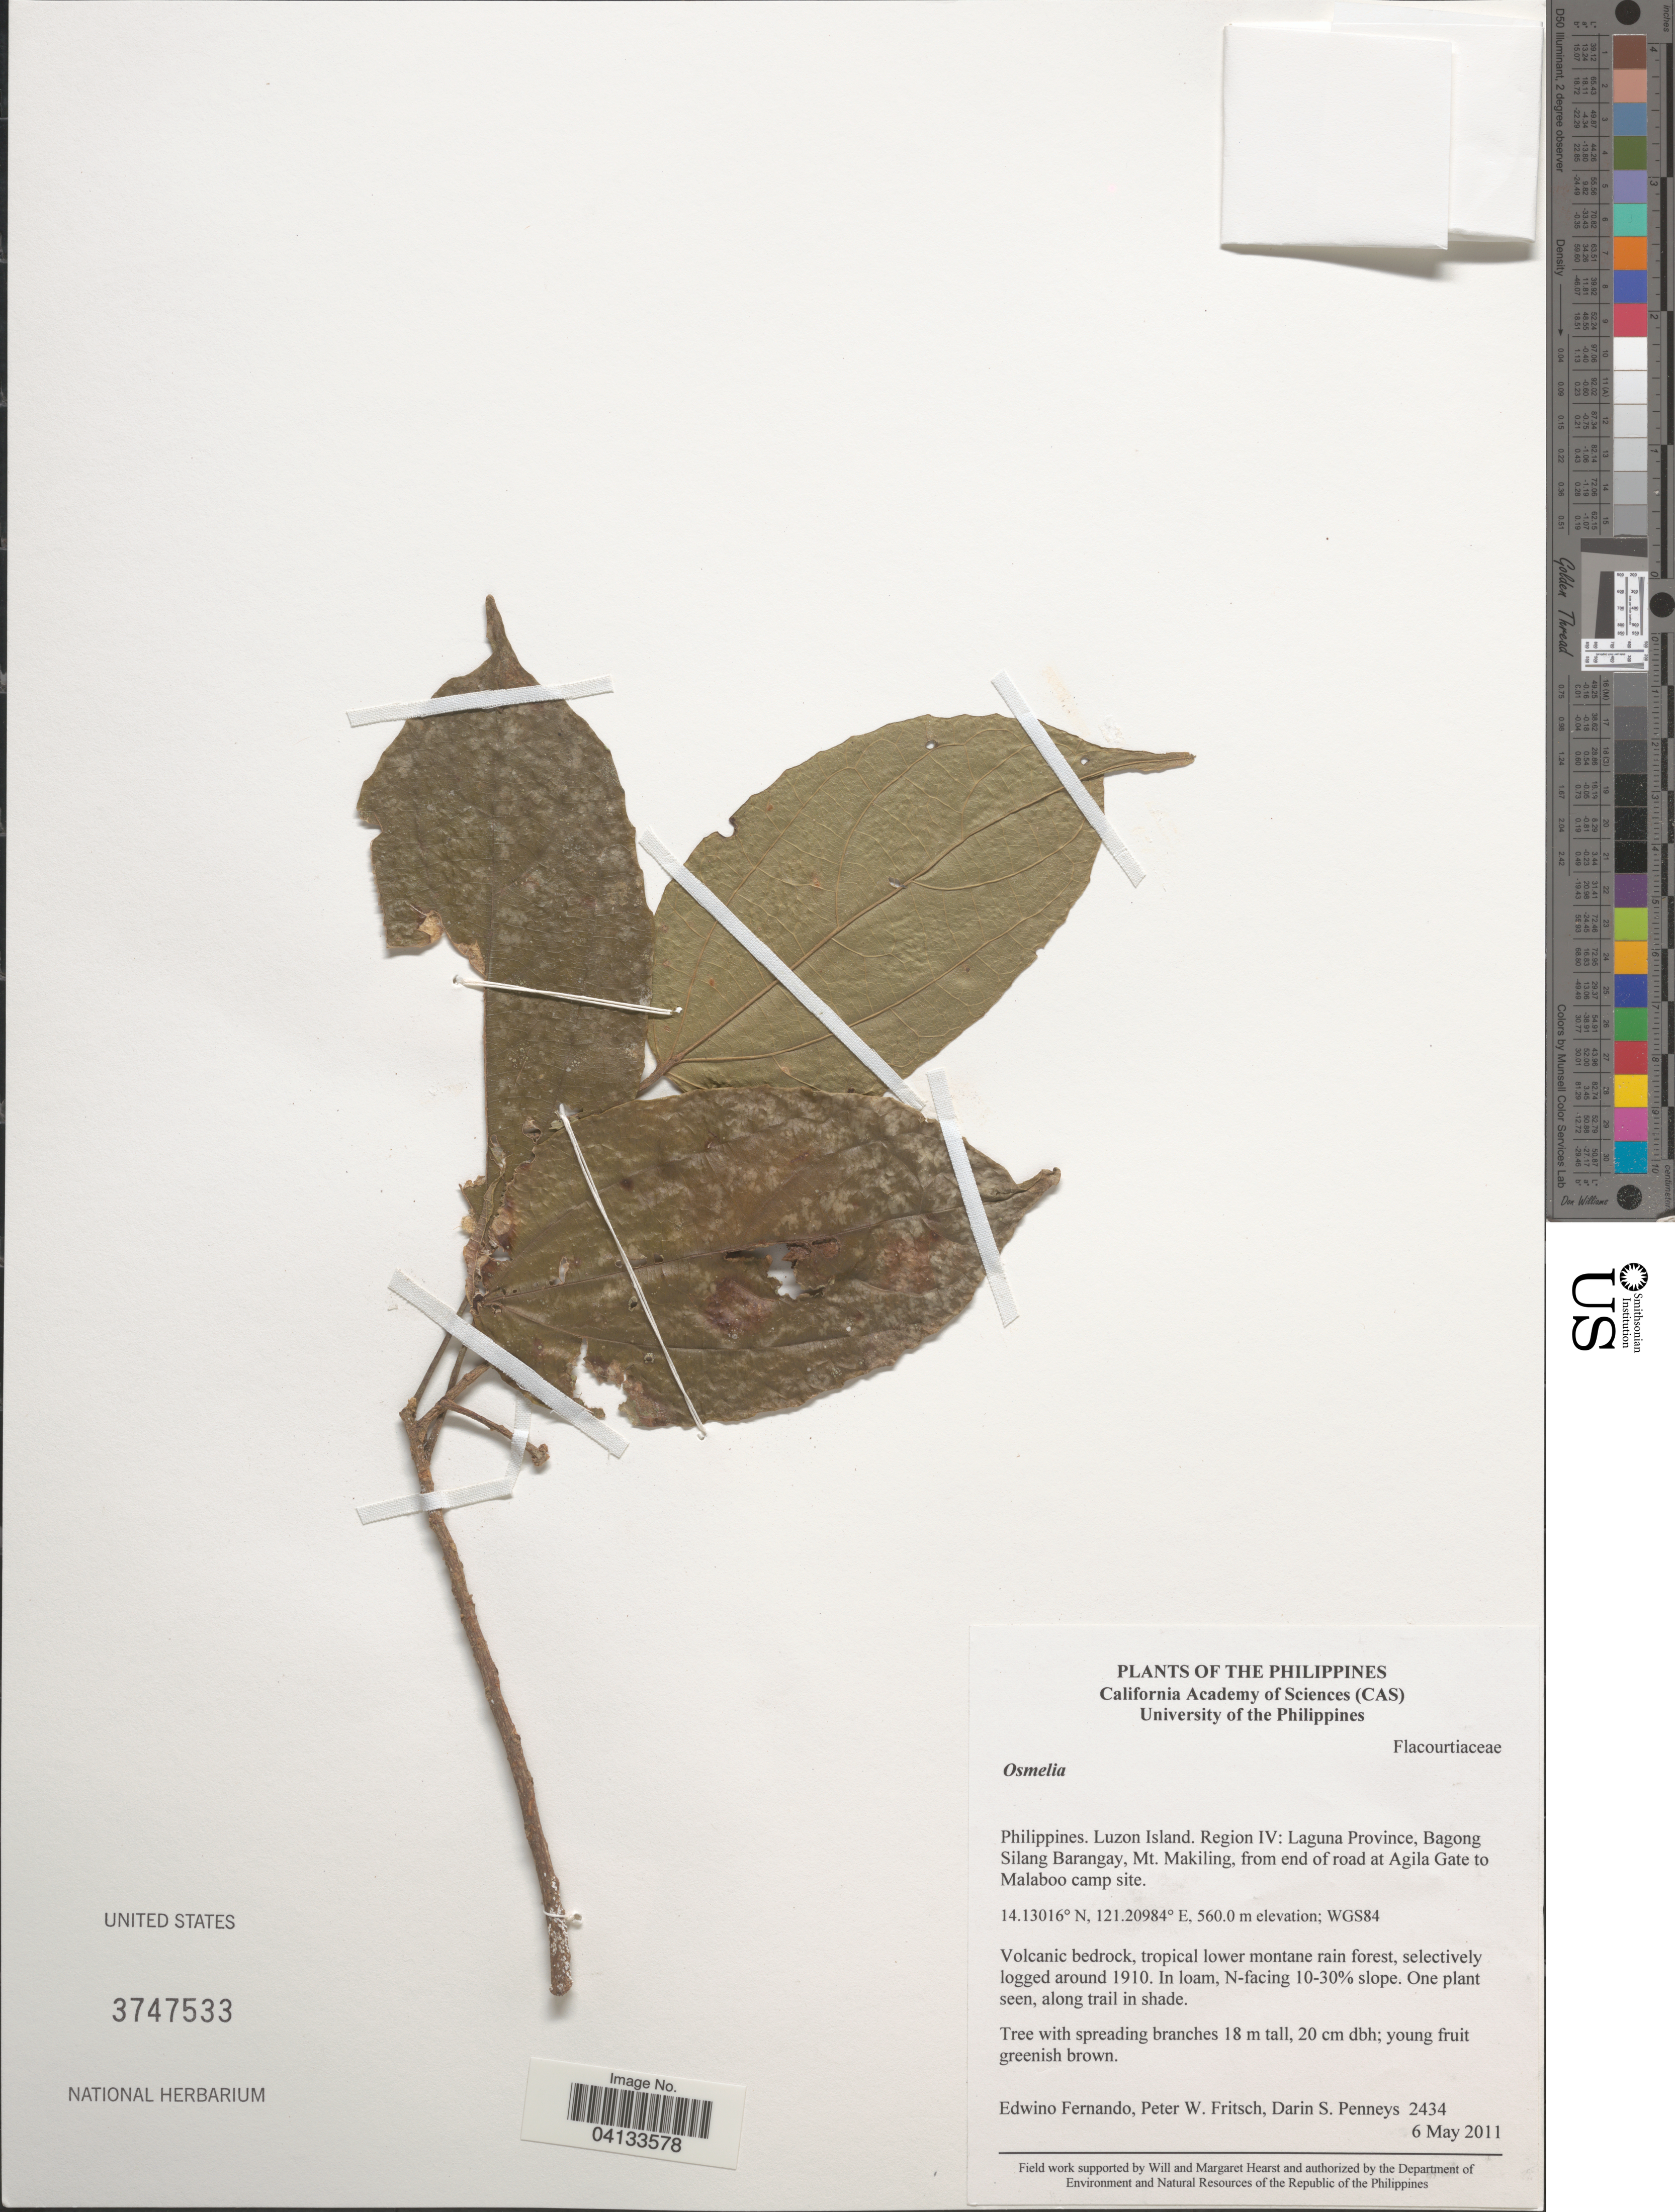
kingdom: Plantae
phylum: Tracheophyta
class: Magnoliopsida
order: Malpighiales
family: Salicaceae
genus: Osmelia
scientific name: Osmelia sp.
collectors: E. S. Fernando, P. W. Fritsch & D. S. Penneys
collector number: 2434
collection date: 2011-05-06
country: Philippines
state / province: Calabarzon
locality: Luzon Island. Region IV: Laguna Province, Bagong Silang Barangay, Mt. Makiling, from end of road at Agila Gate to Malaboo camp site. WGS84.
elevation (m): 560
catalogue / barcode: US 3747533